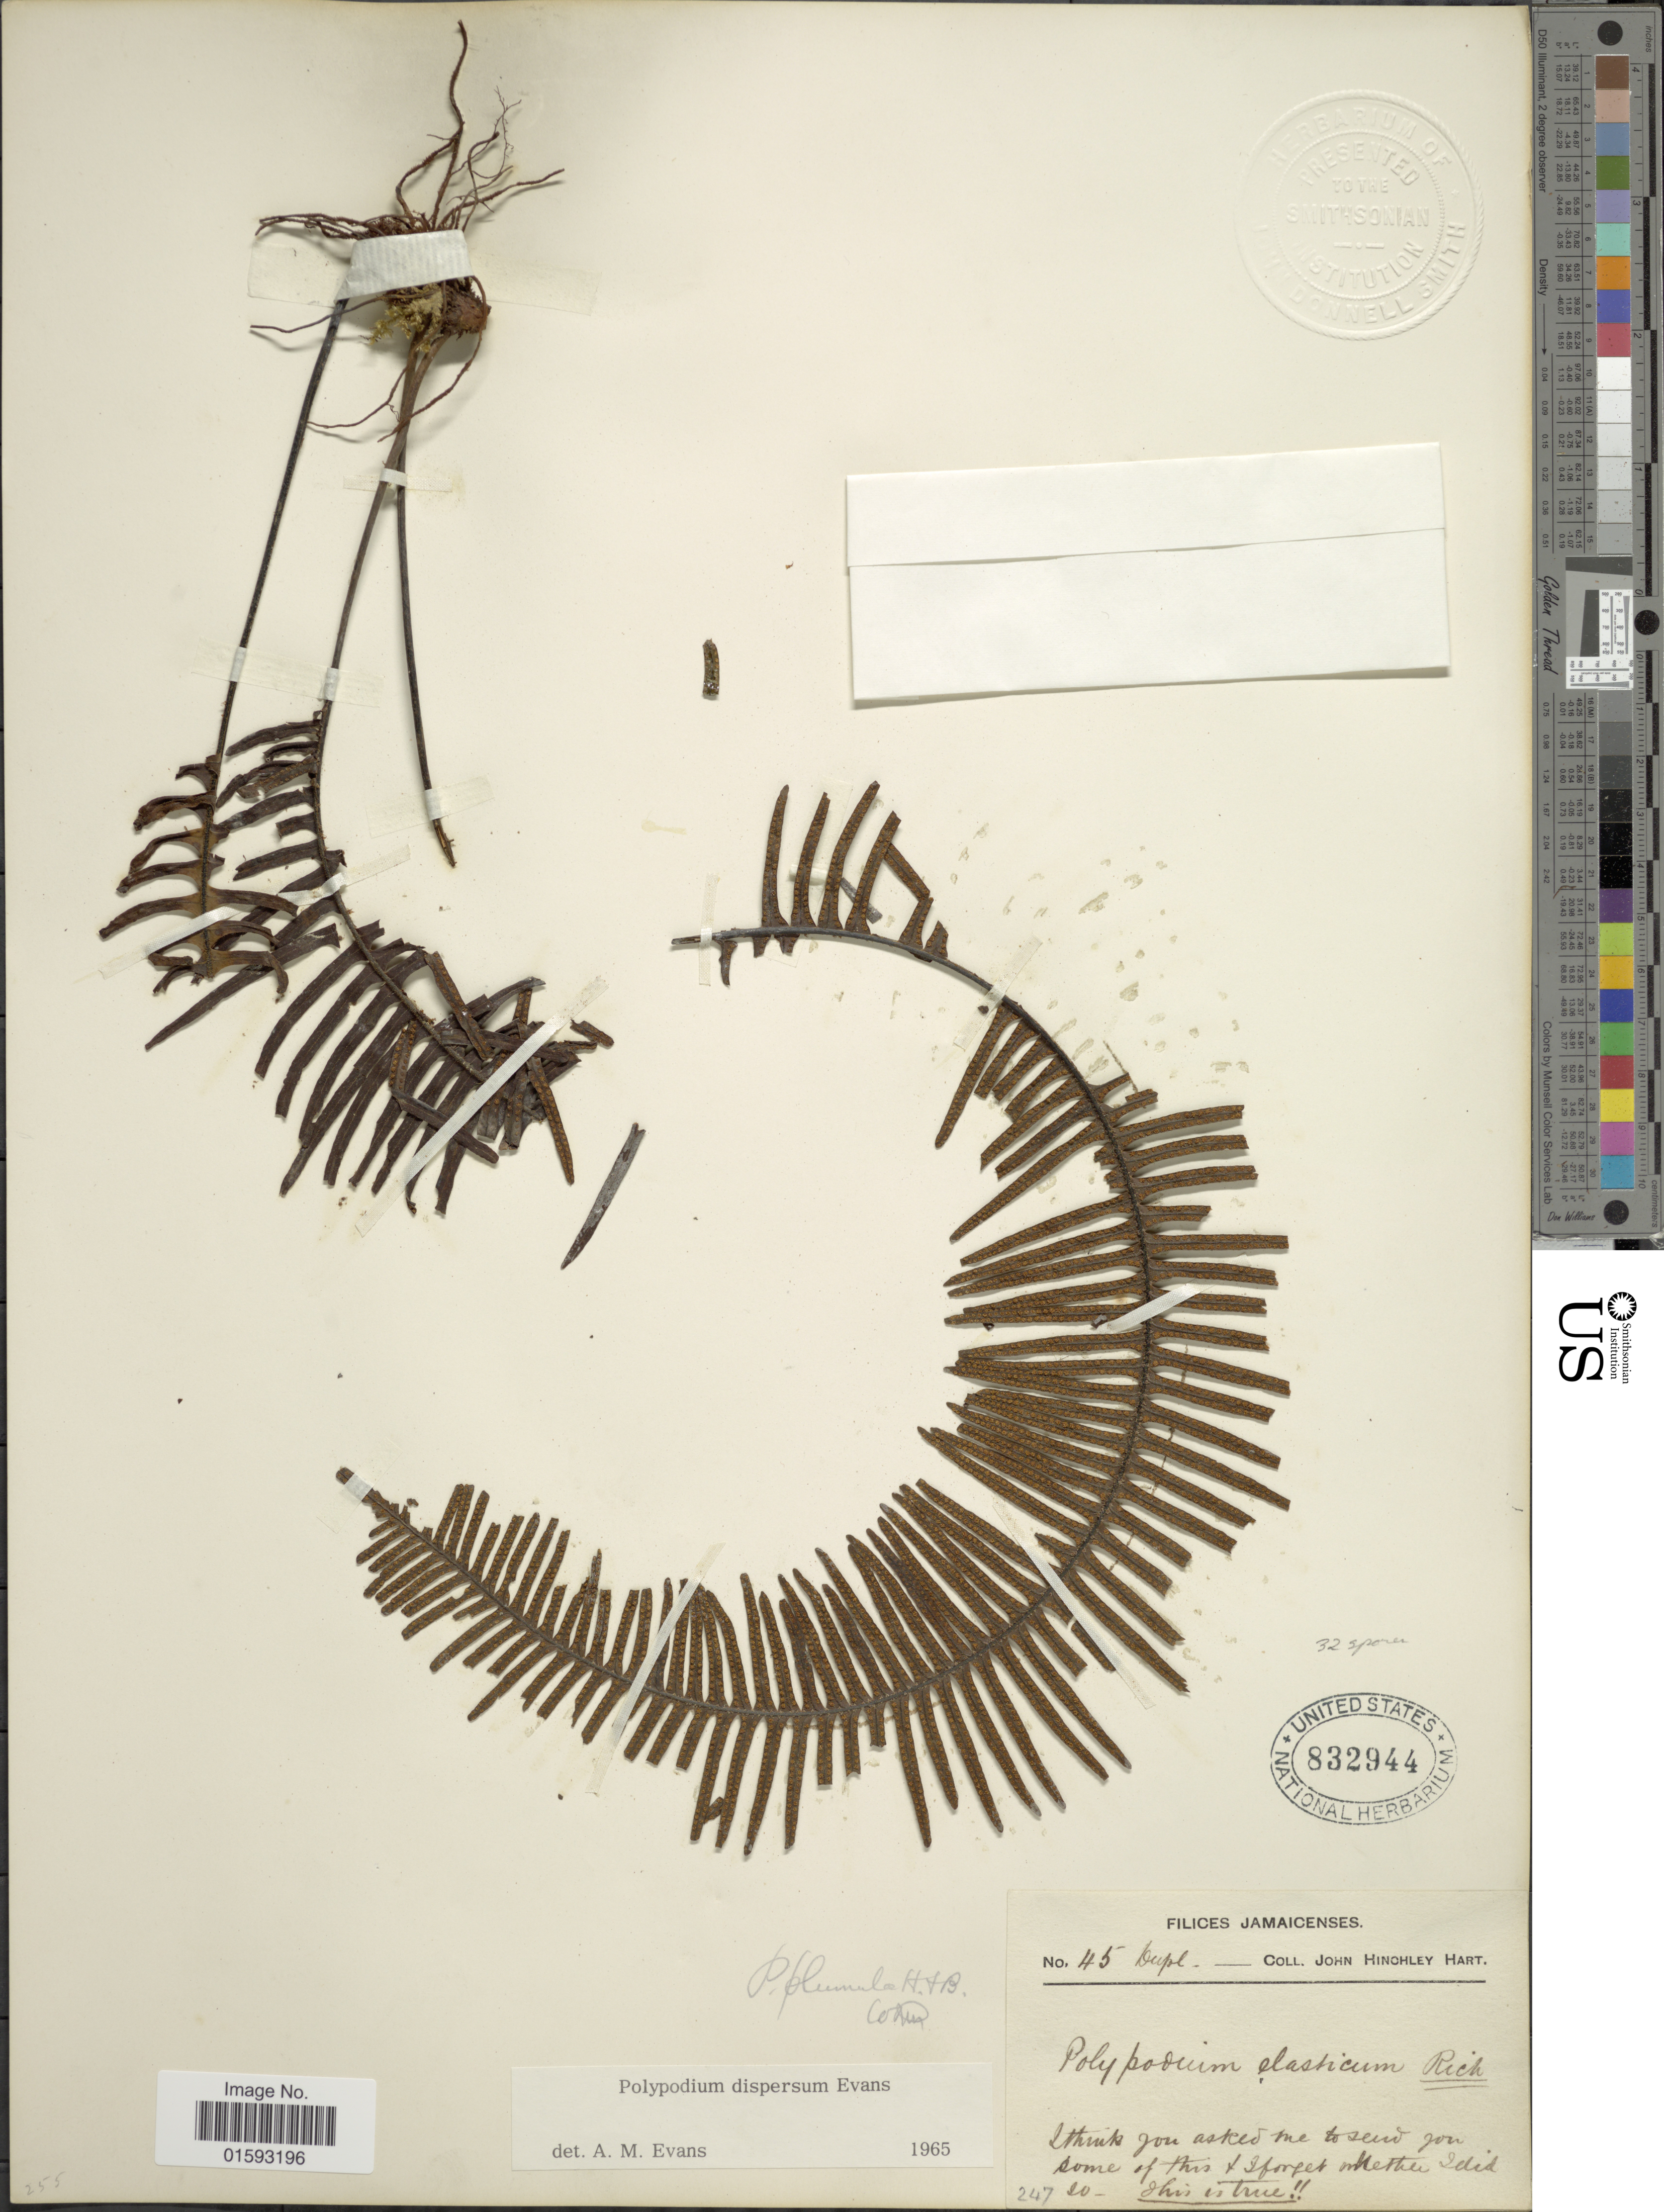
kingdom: Plantae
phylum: Tracheophyta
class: Polypodiopsida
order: Polypodiales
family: Polypodiaceae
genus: Pecluma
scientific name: Pecluma dispersa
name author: (A.M. Evans) M.G. Price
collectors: J. H. Hart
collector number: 45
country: Jamaica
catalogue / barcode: US 832944